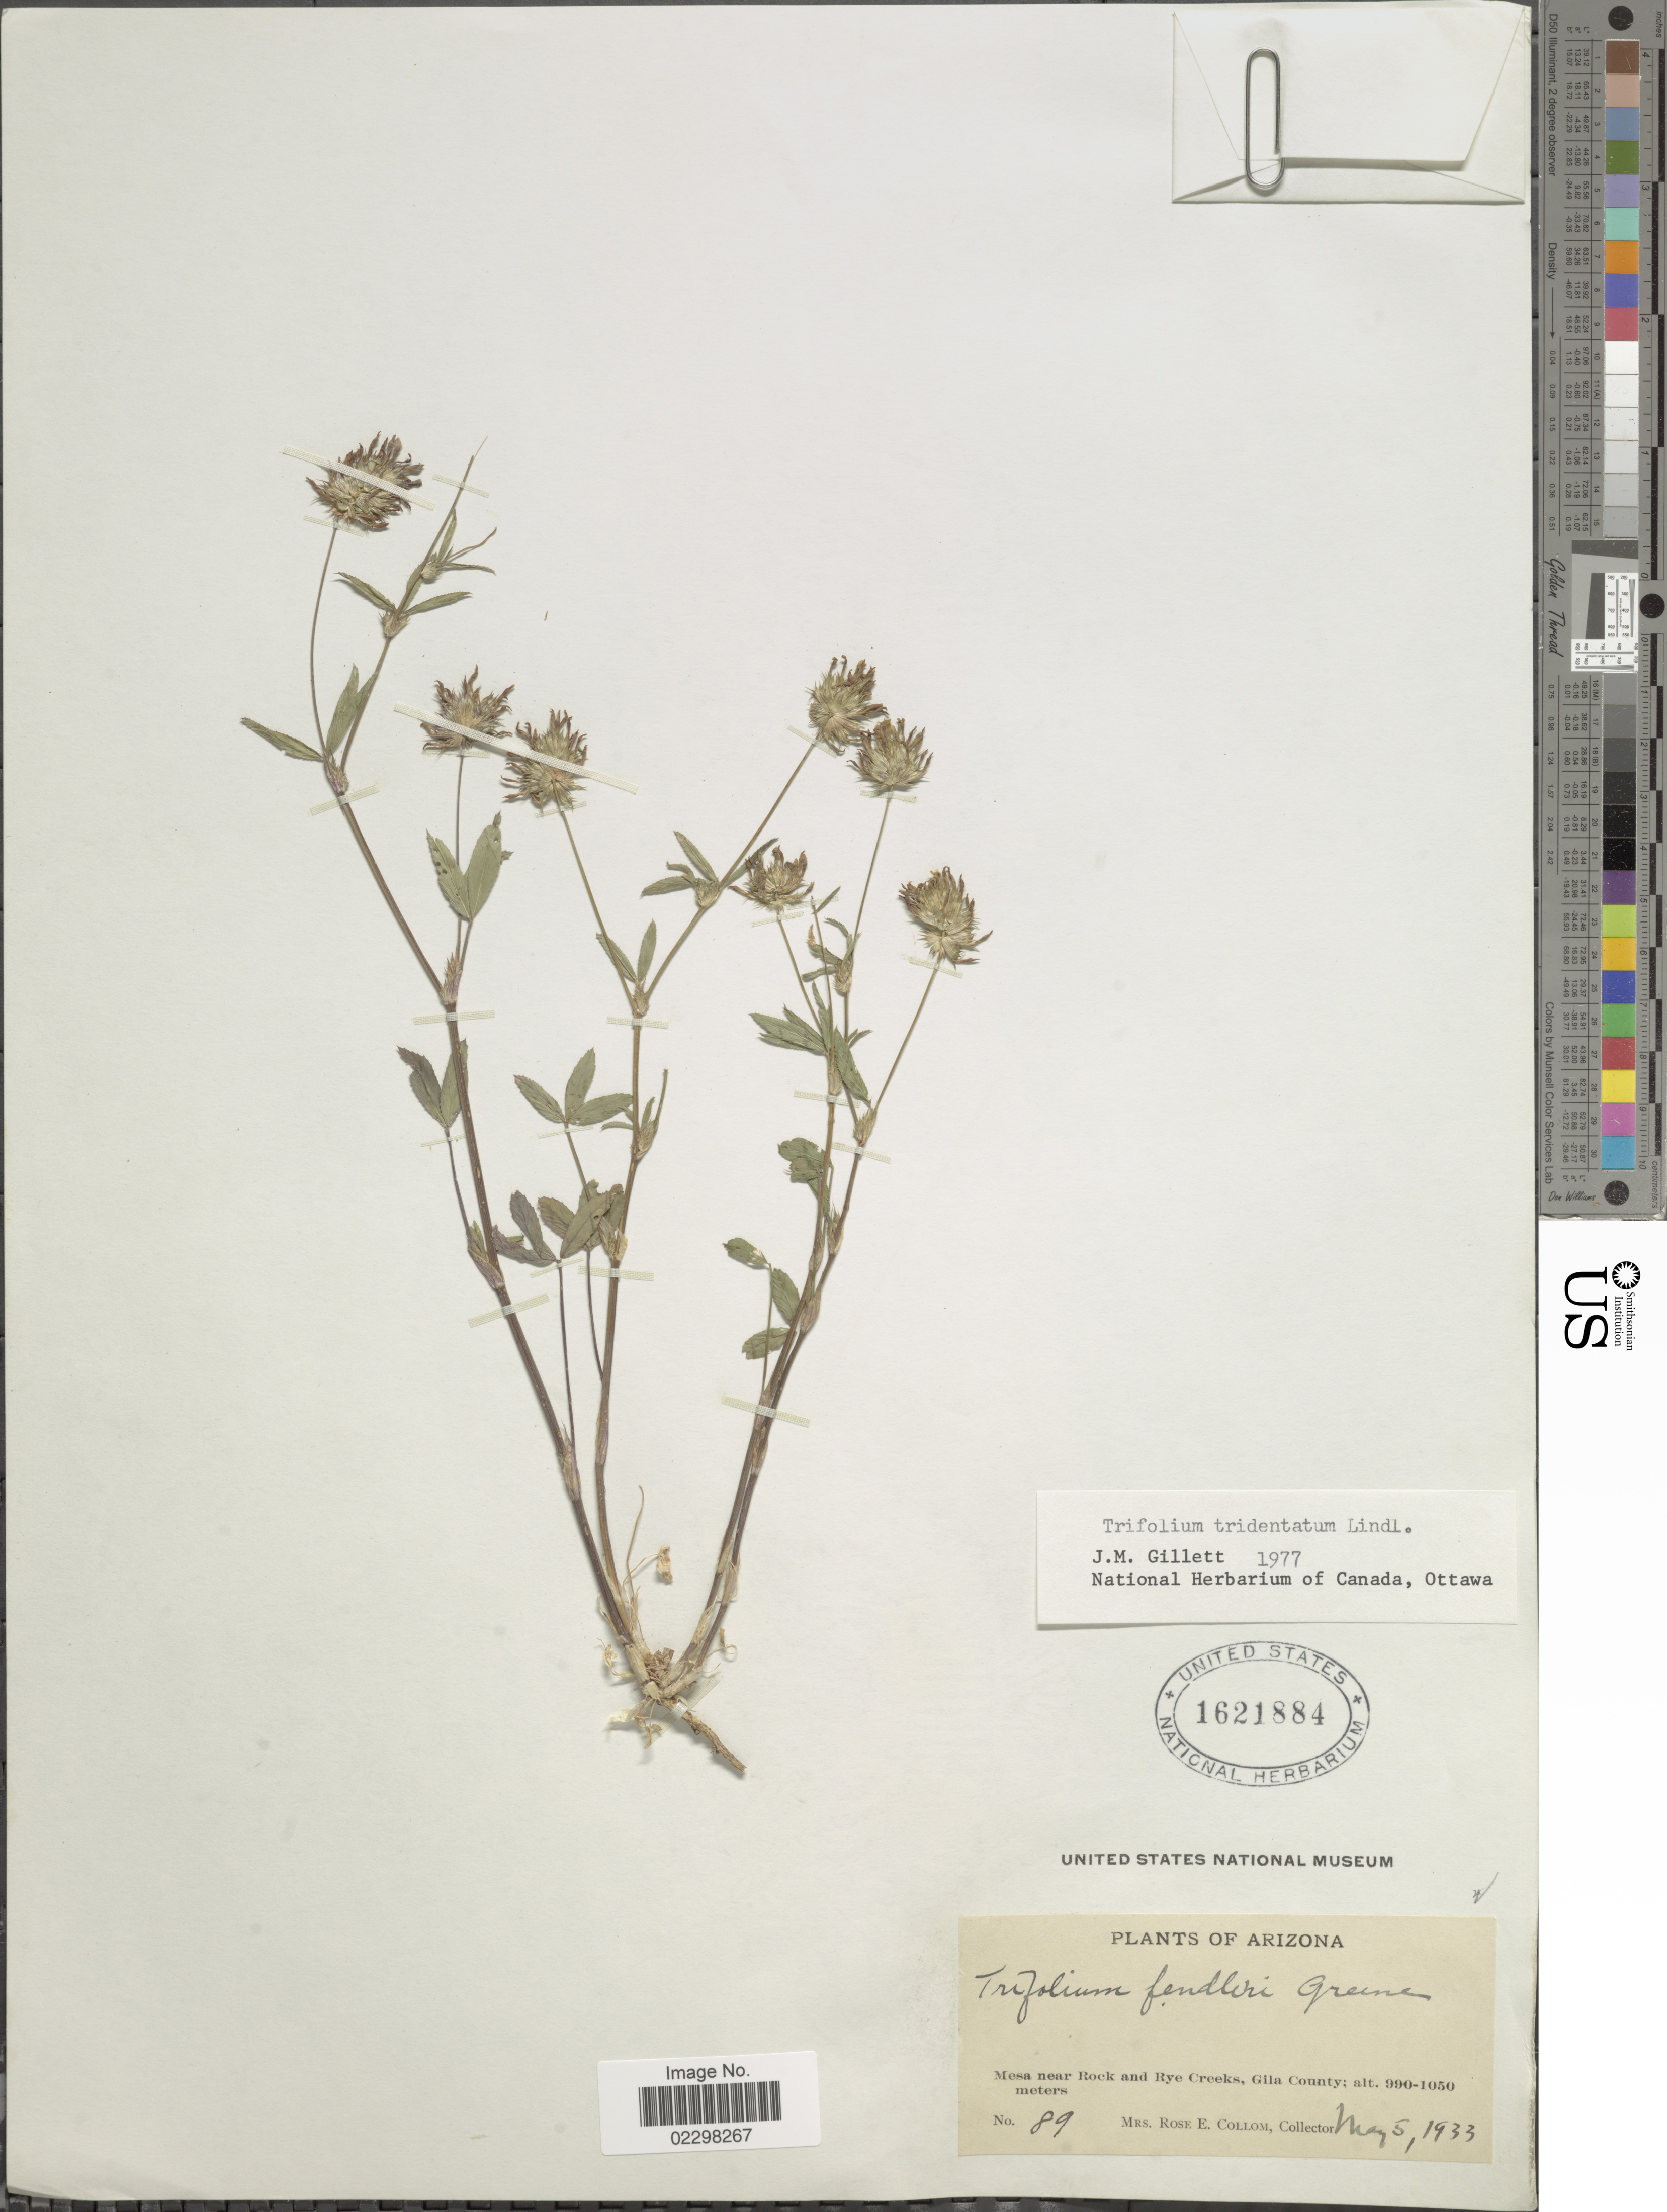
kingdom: Plantae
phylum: Tracheophyta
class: Magnoliopsida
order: Fabales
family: Fabaceae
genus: Trifolium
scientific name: Trifolium tridentatum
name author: Lindl.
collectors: R. E. Collom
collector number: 89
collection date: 1933-05-05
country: United States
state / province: Arizona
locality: Arizona, Measa near Rock and Rye Creeks, Gila County.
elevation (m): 990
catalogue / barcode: US 1621884